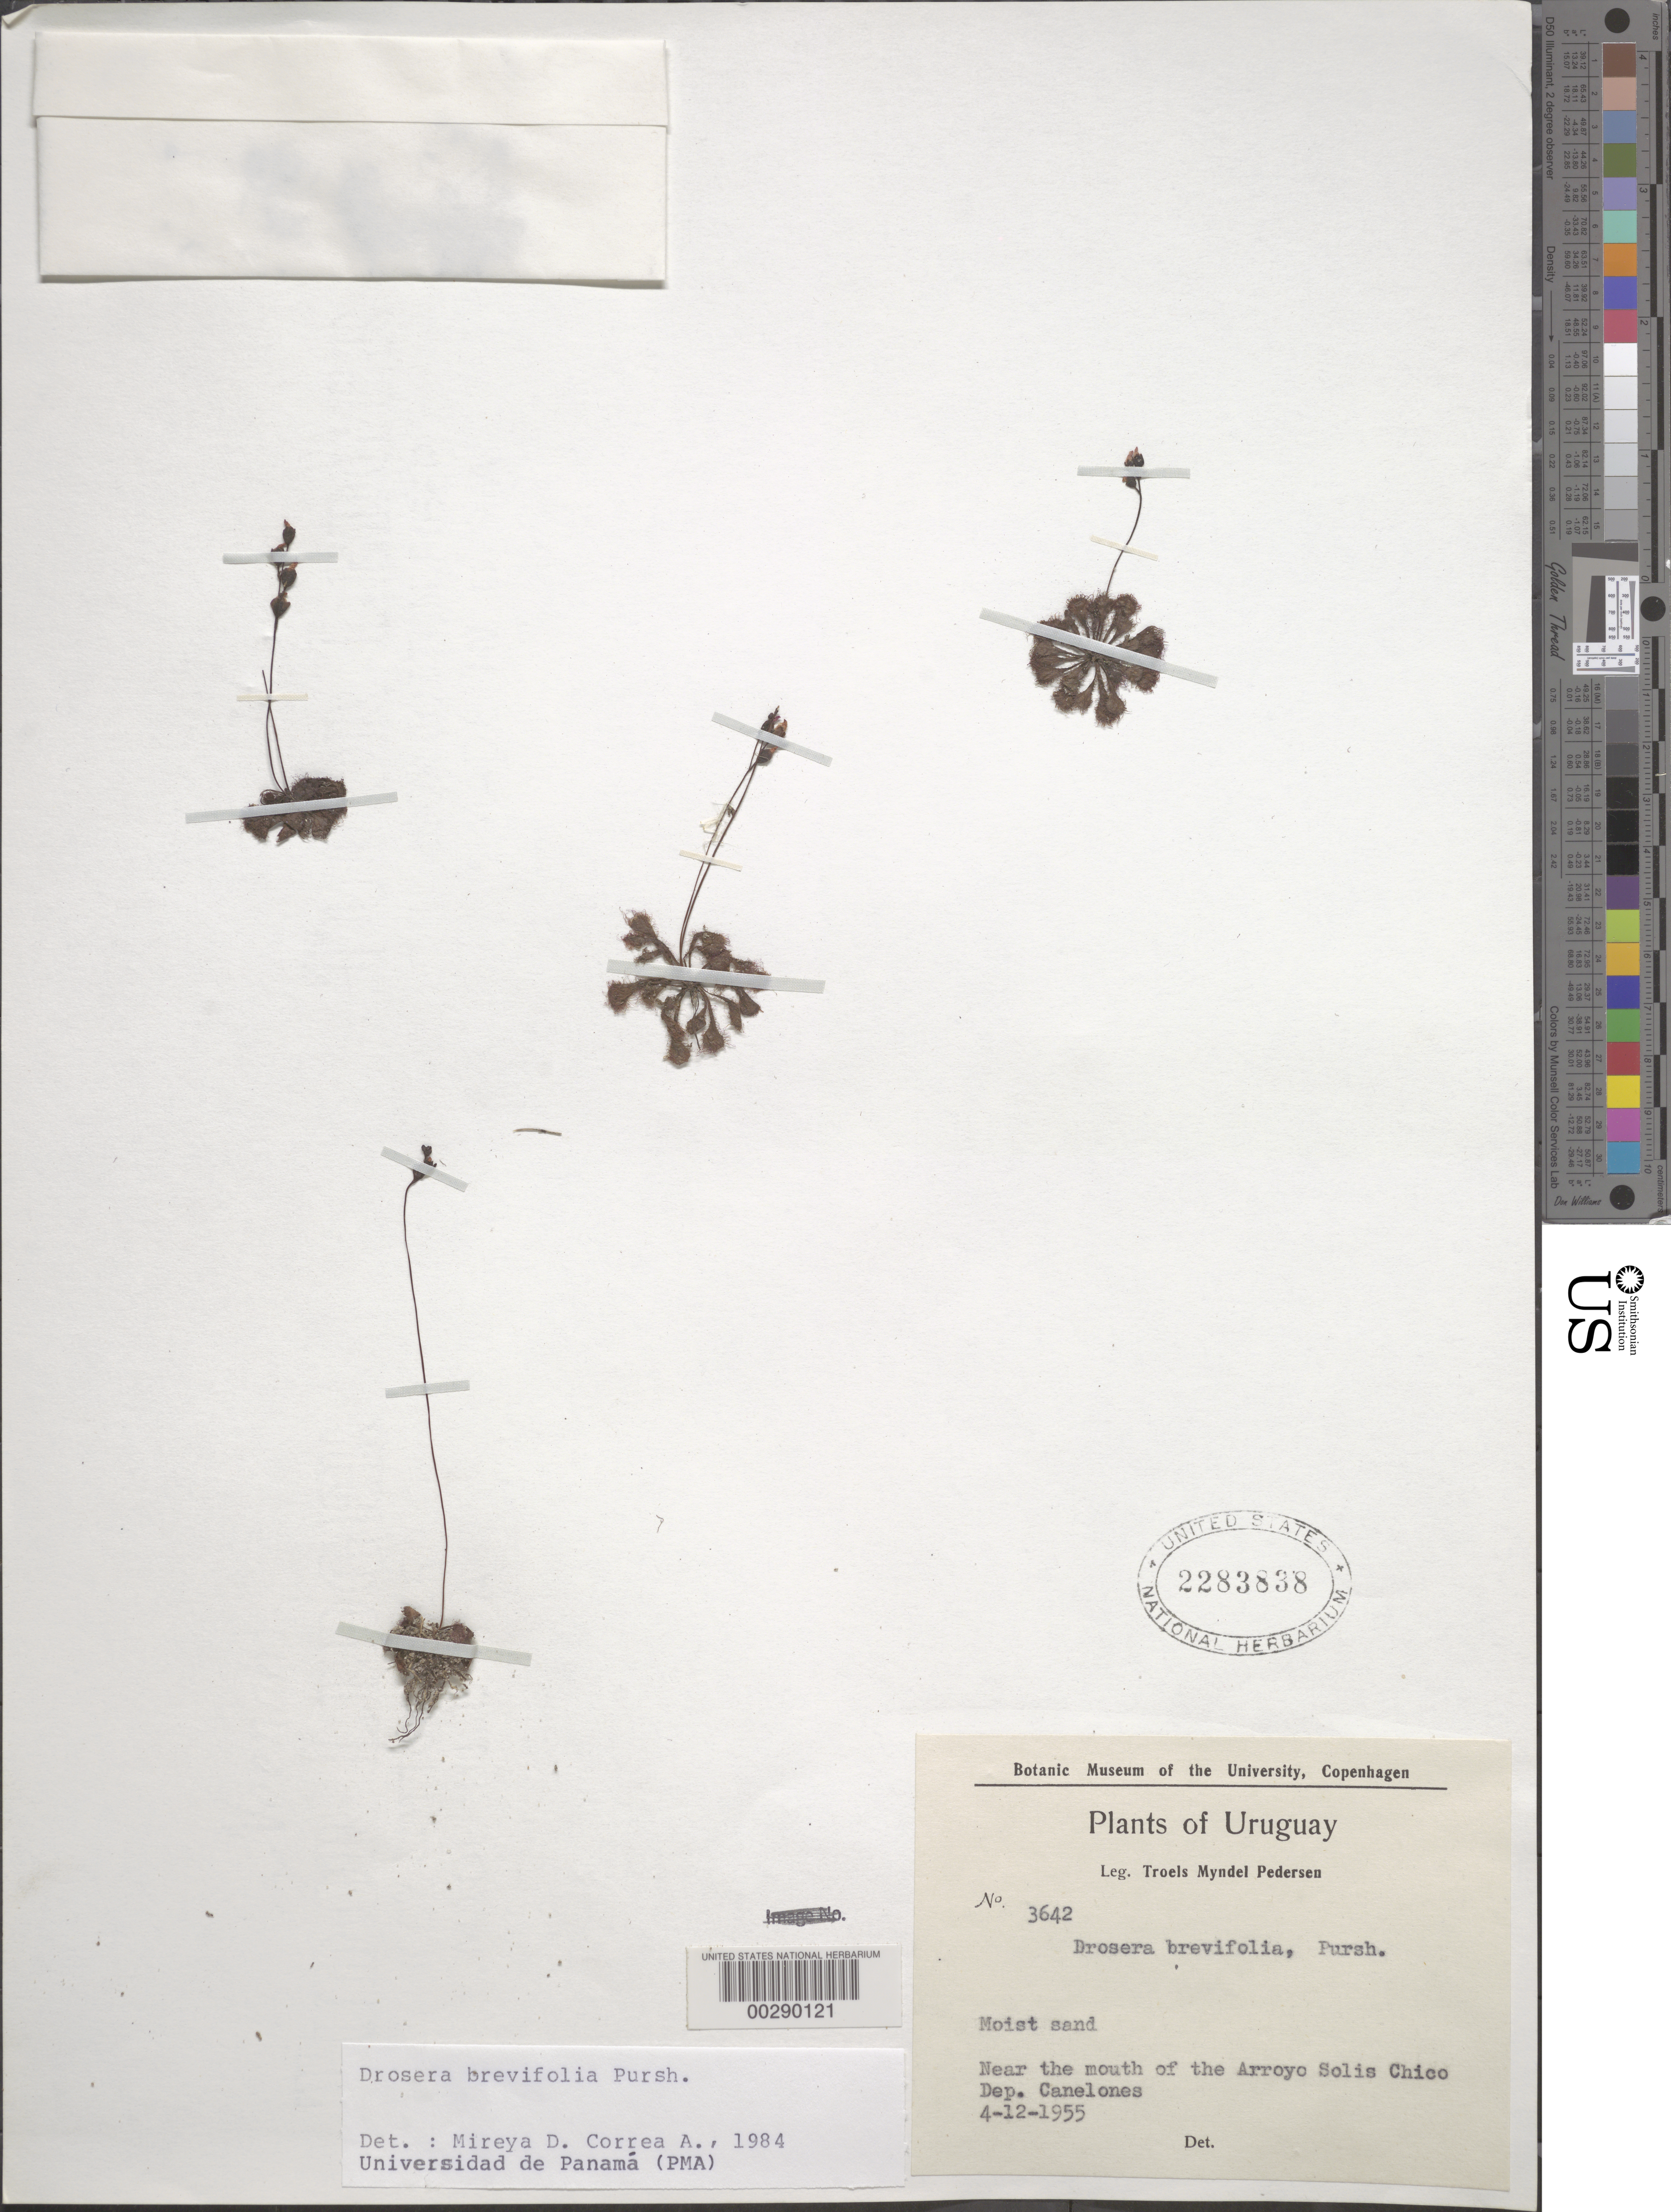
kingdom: Plantae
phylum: Tracheophyta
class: Magnoliopsida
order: Caryophyllales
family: Droseraceae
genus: Drosera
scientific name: Drosera brevifolia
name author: Pursh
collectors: T. M. Pedersen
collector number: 3642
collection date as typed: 04 Dec 1955 or 12 Apr 1955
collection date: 1955-04-12 or 1955-12-04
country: Uruguay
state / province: Canelones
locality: Near the mouth of arroyo solis chico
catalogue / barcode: US 2283838